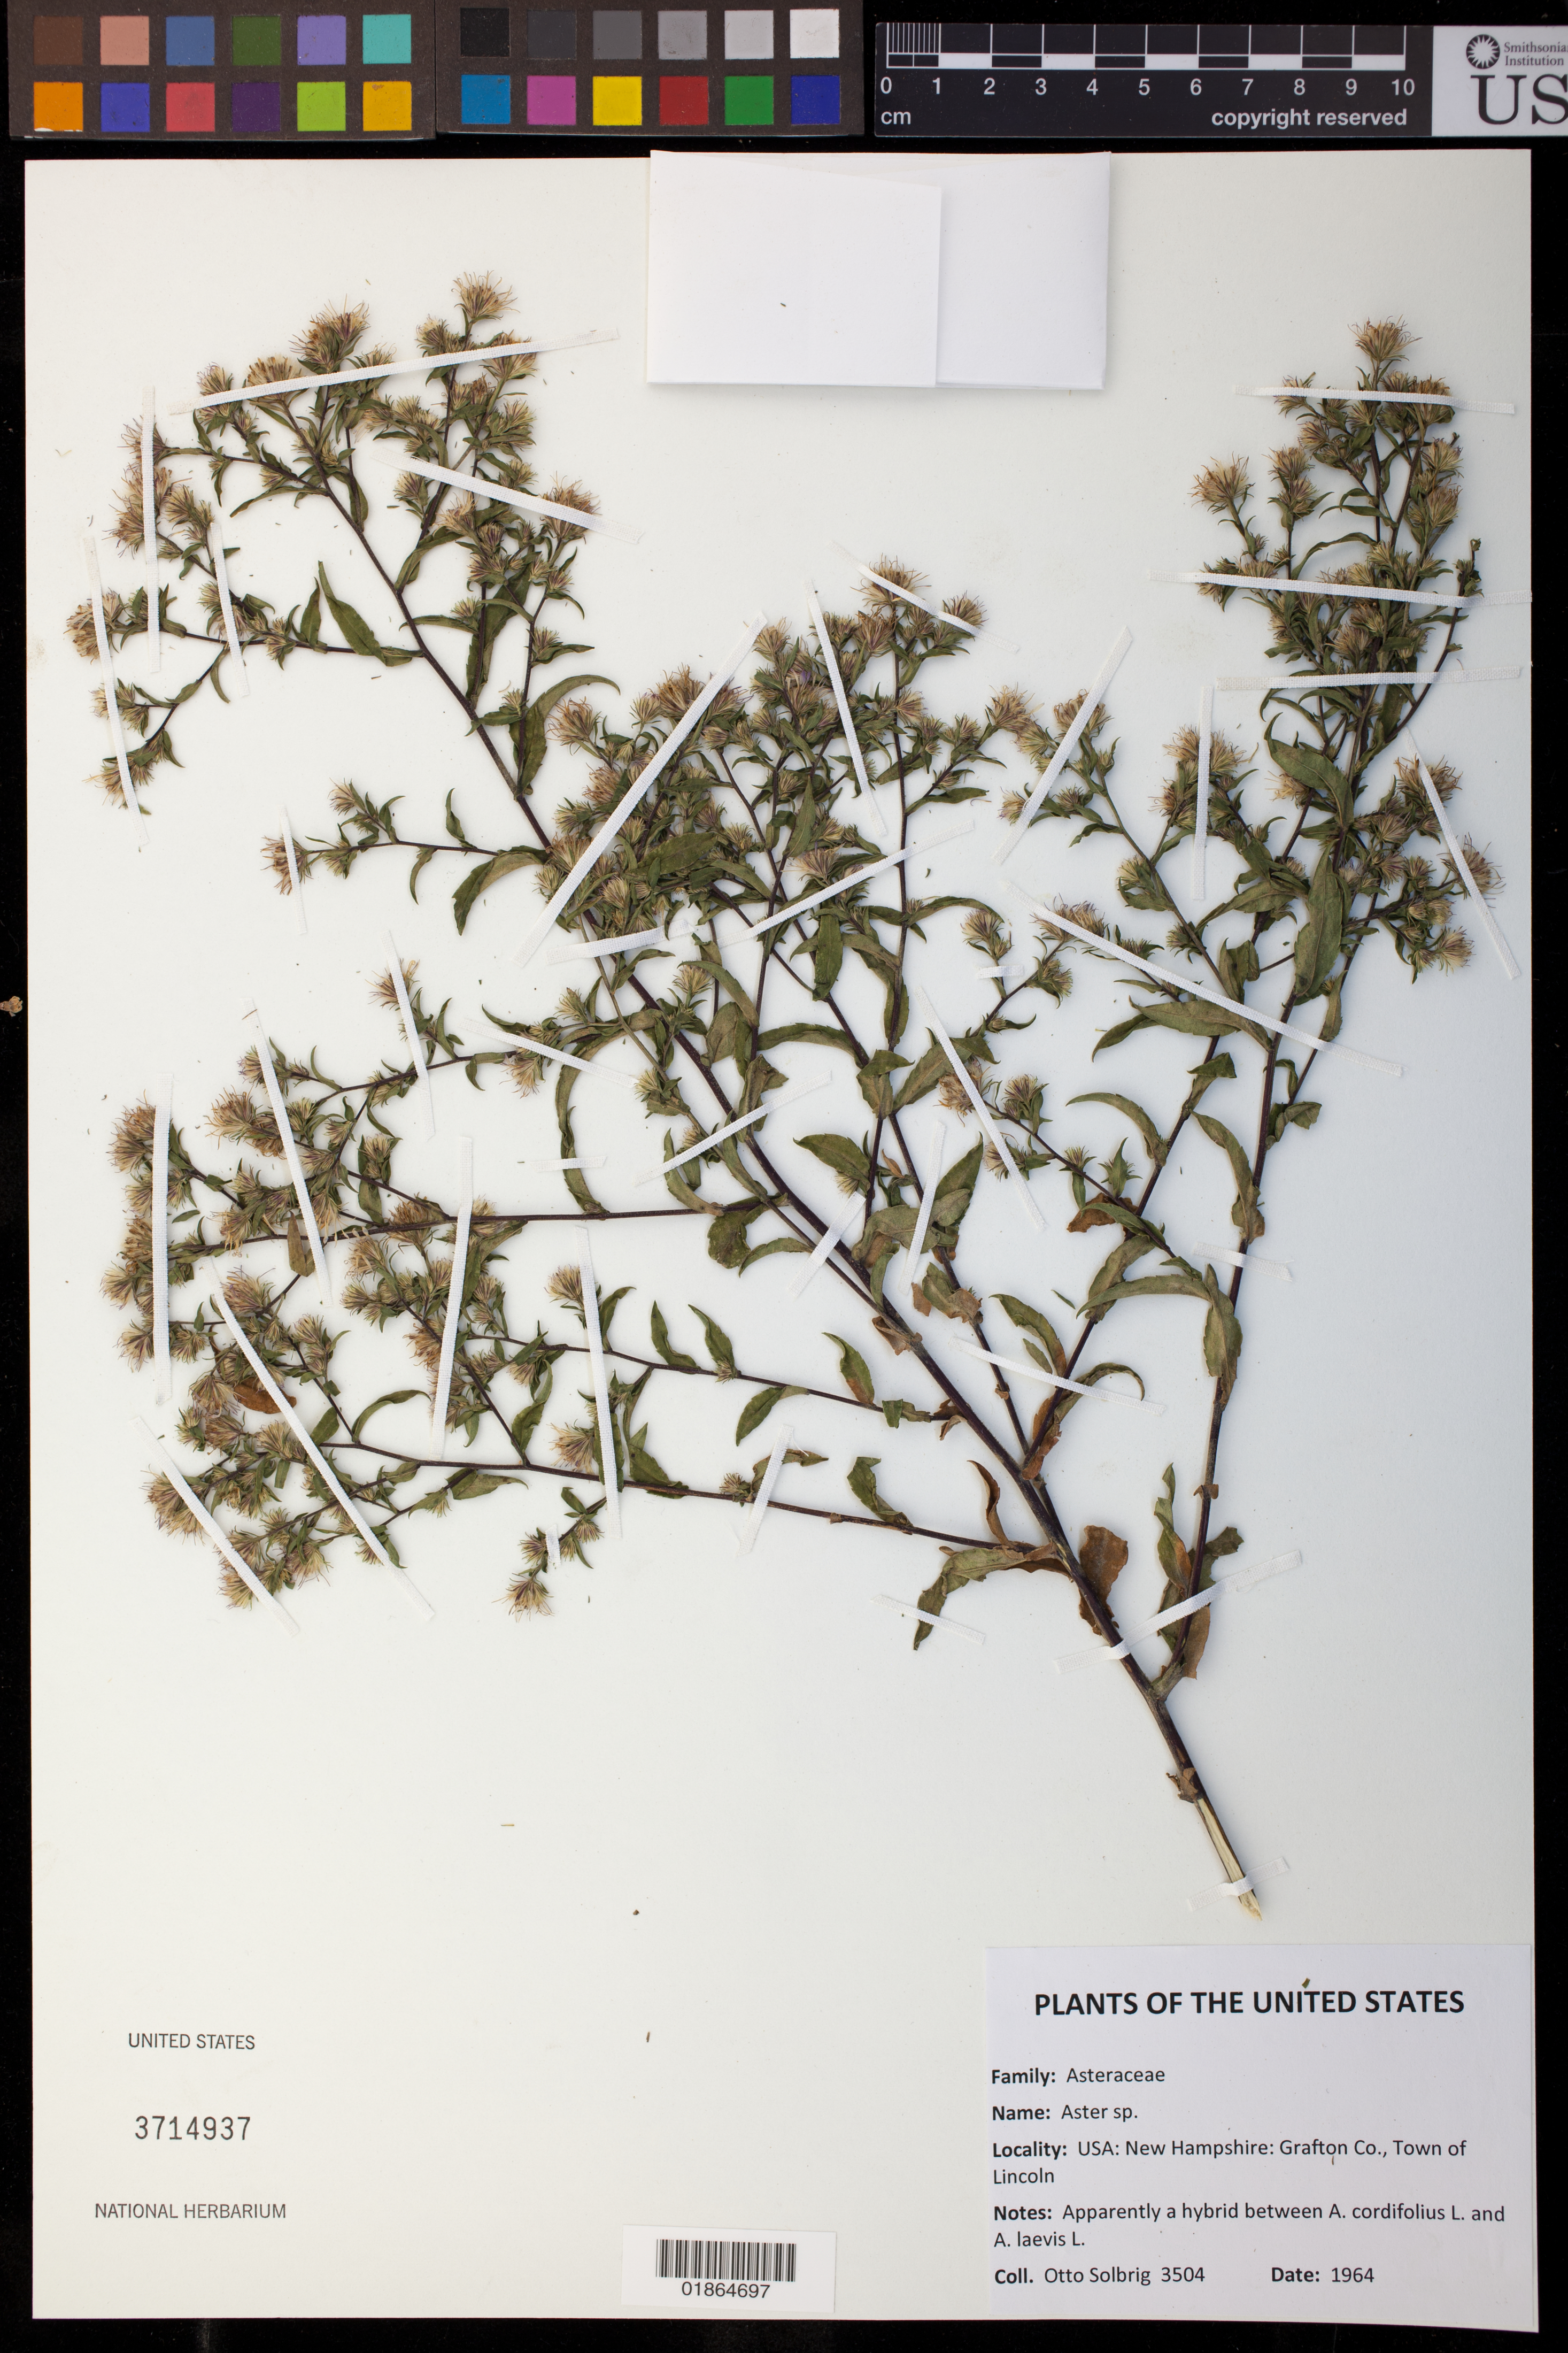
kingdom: Plantae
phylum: Tracheophyta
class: Magnoliopsida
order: Asterales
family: Asteraceae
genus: Aster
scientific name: Aster sp.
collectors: O. T. Solbrig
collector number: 3504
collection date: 1964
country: United States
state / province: New Hampshire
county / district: Grafton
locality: Town of Lincoln.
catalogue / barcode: US 3714937